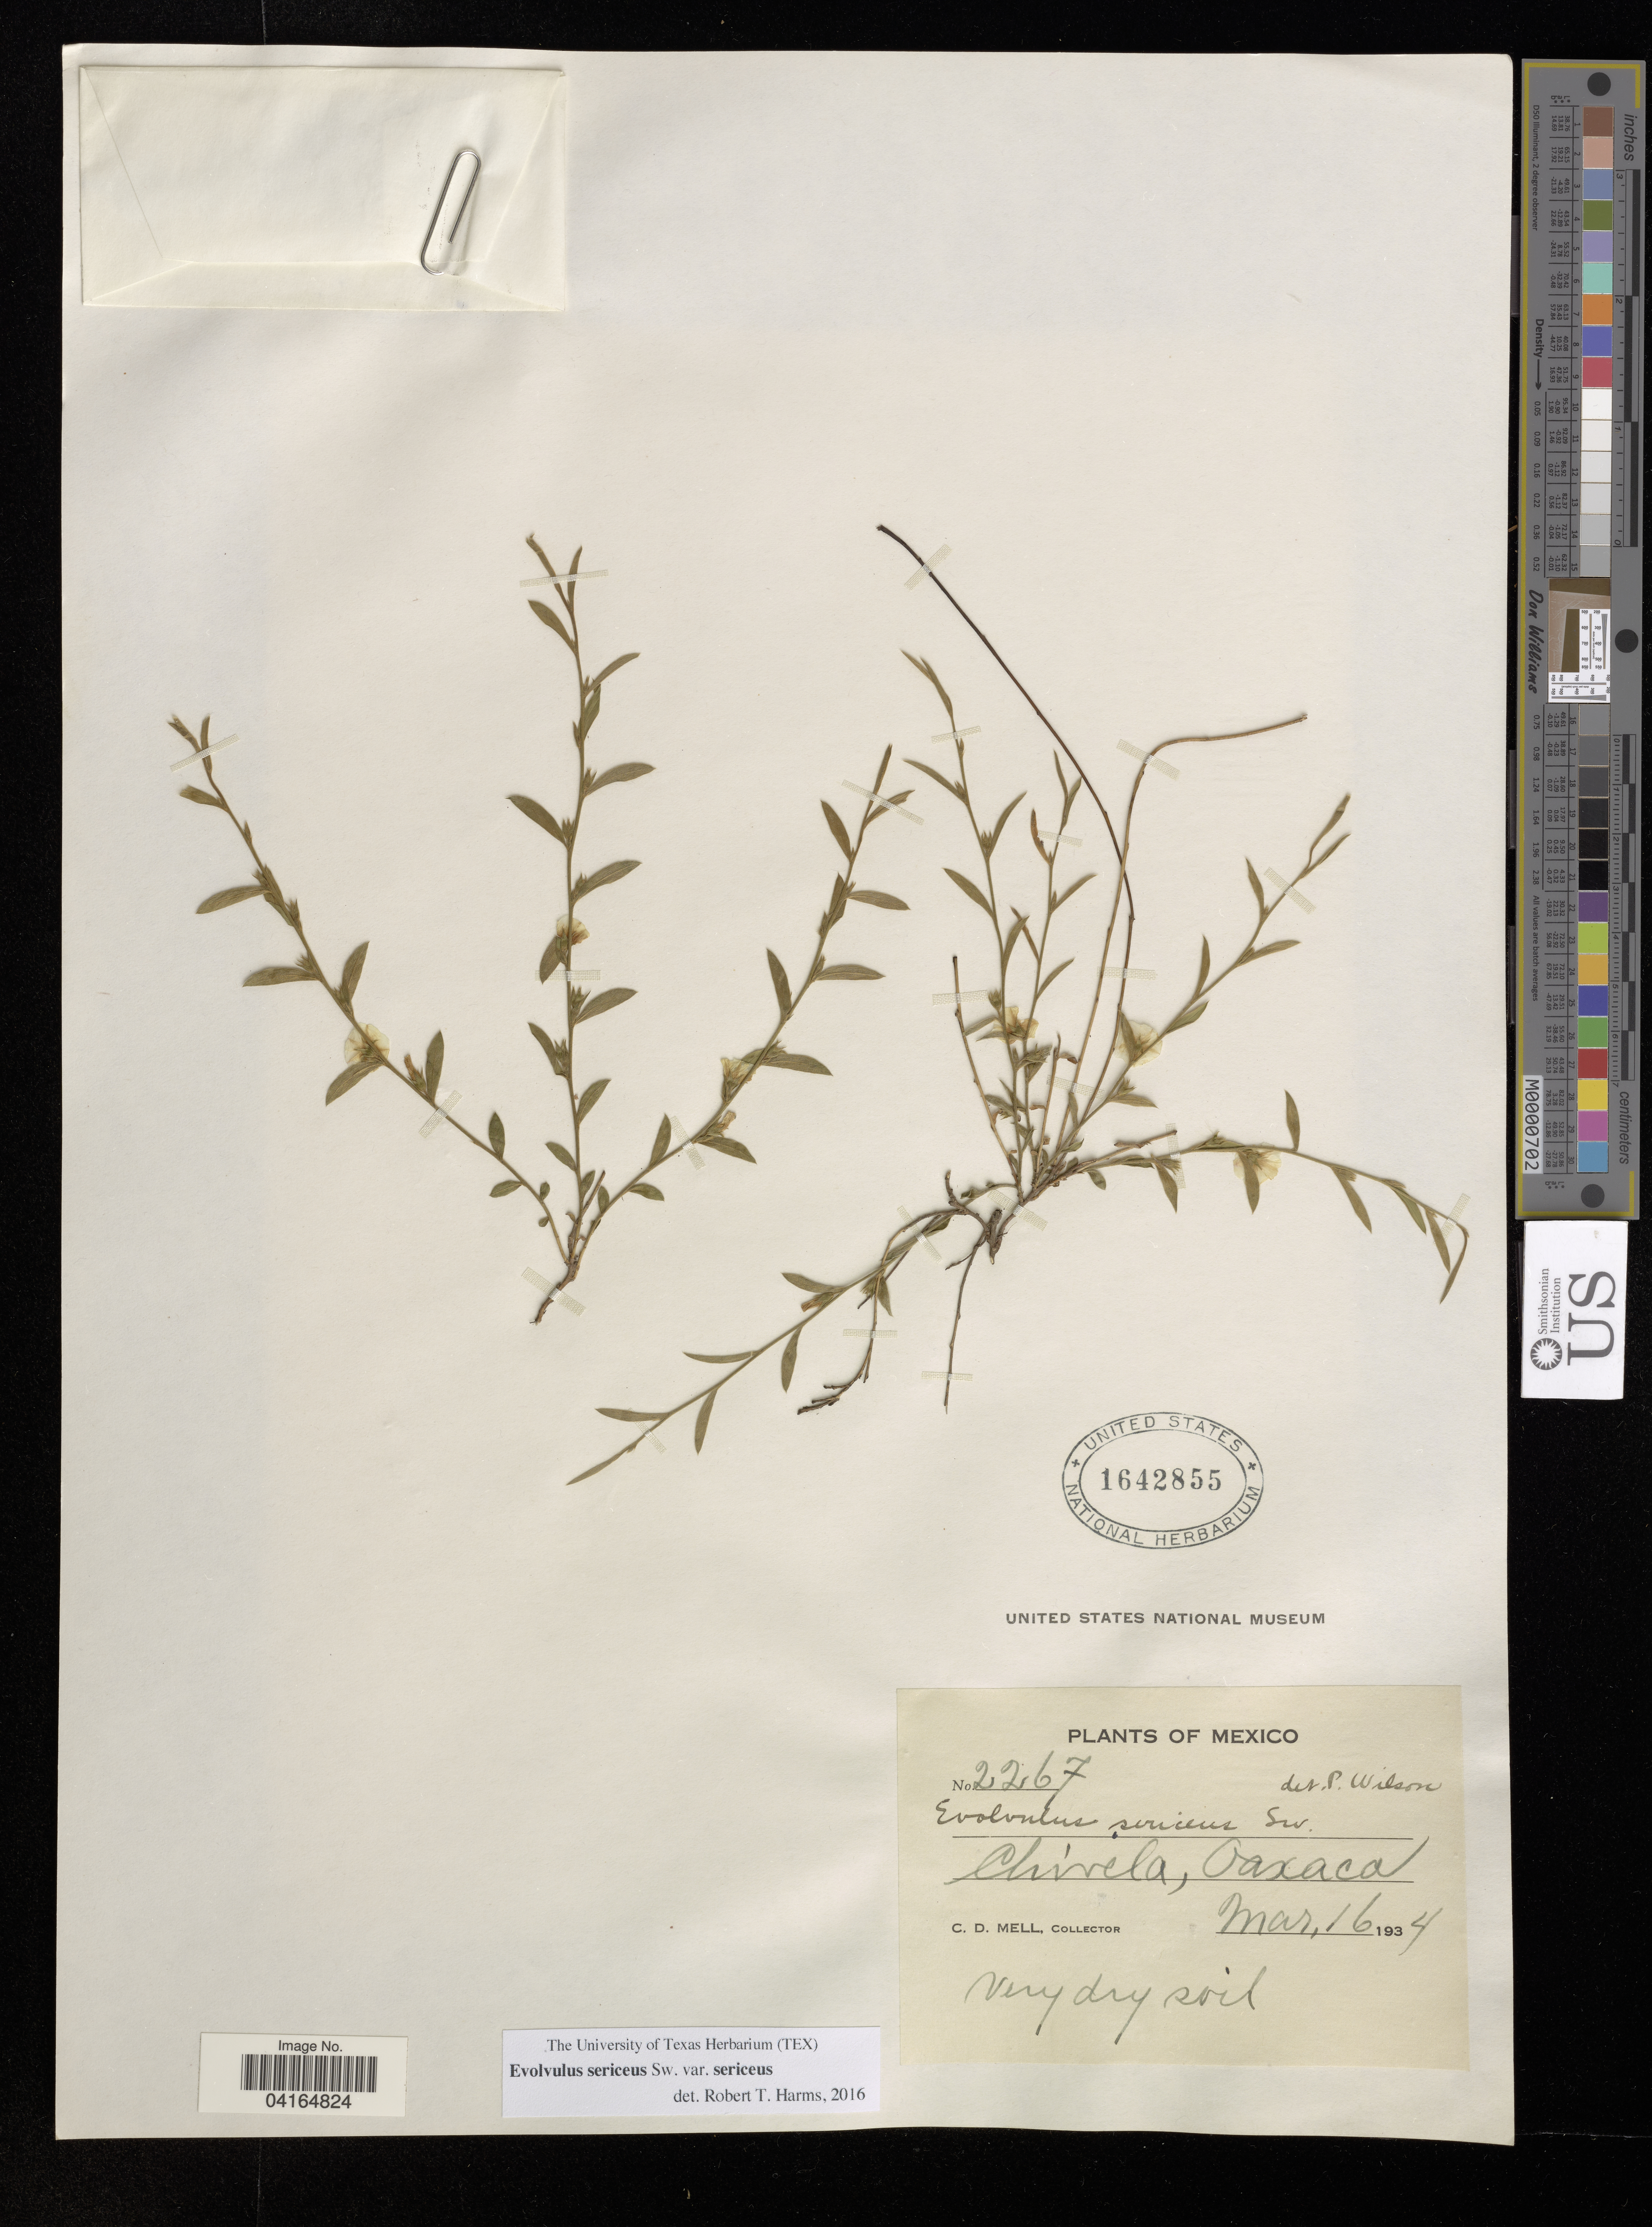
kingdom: Plantae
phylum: Tracheophyta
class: Magnoliopsida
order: Solanales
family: Convolvulaceae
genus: Evolvulus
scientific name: Evolvulus sericeus var. sericeus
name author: Sw.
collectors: C. D. Mell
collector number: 2267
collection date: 1934-03-16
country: Mexico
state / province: Oaxaca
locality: Chivela.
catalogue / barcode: US 1642855